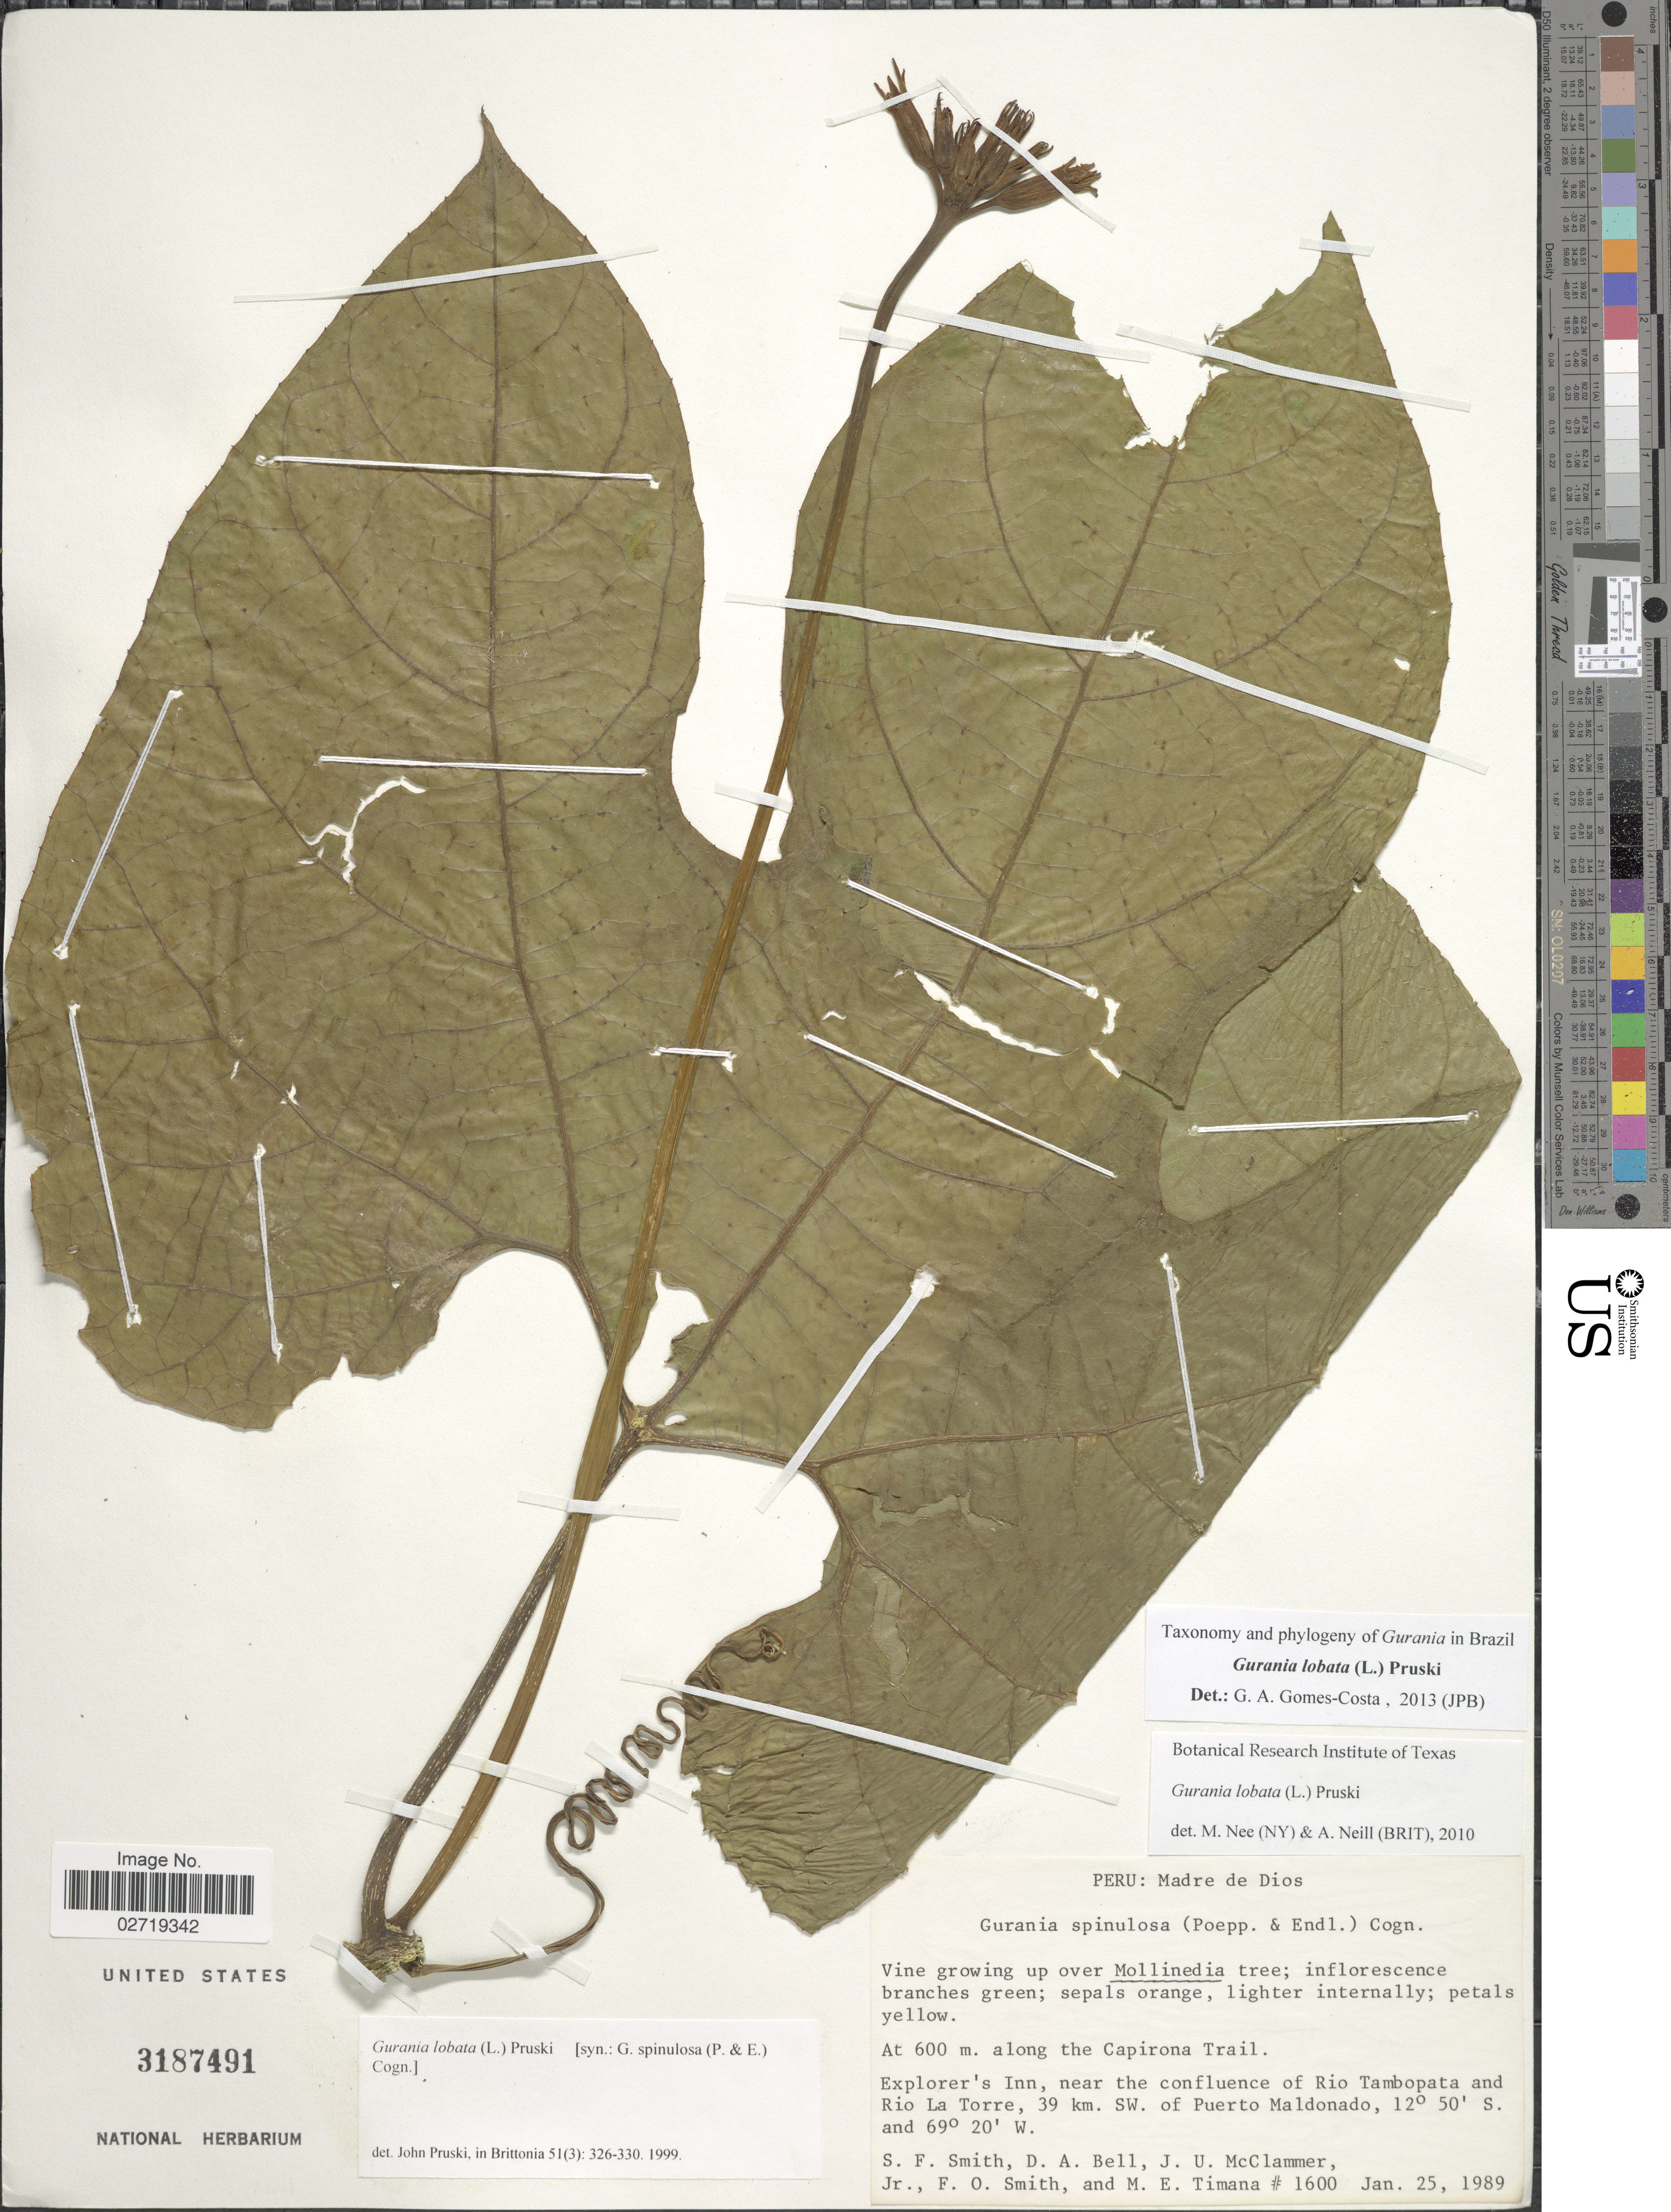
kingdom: Plantae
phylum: Tracheophyta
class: Magnoliopsida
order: Cucurbitales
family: Cucurbitaceae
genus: Gurania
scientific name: Gurania lobata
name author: (L.) Pruski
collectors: S.F. Smith, D. A. Bell, J. McClammer Jr. & F. Smith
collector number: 1600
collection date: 1989-01-25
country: Peru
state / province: Madre de Dios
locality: Along the Capirona Trail, Explorer's Inn, near the confluence of Rio Tambopata and Rio La Torre, 39 km SW of Puerto Maldonado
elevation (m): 600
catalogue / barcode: US 3187491